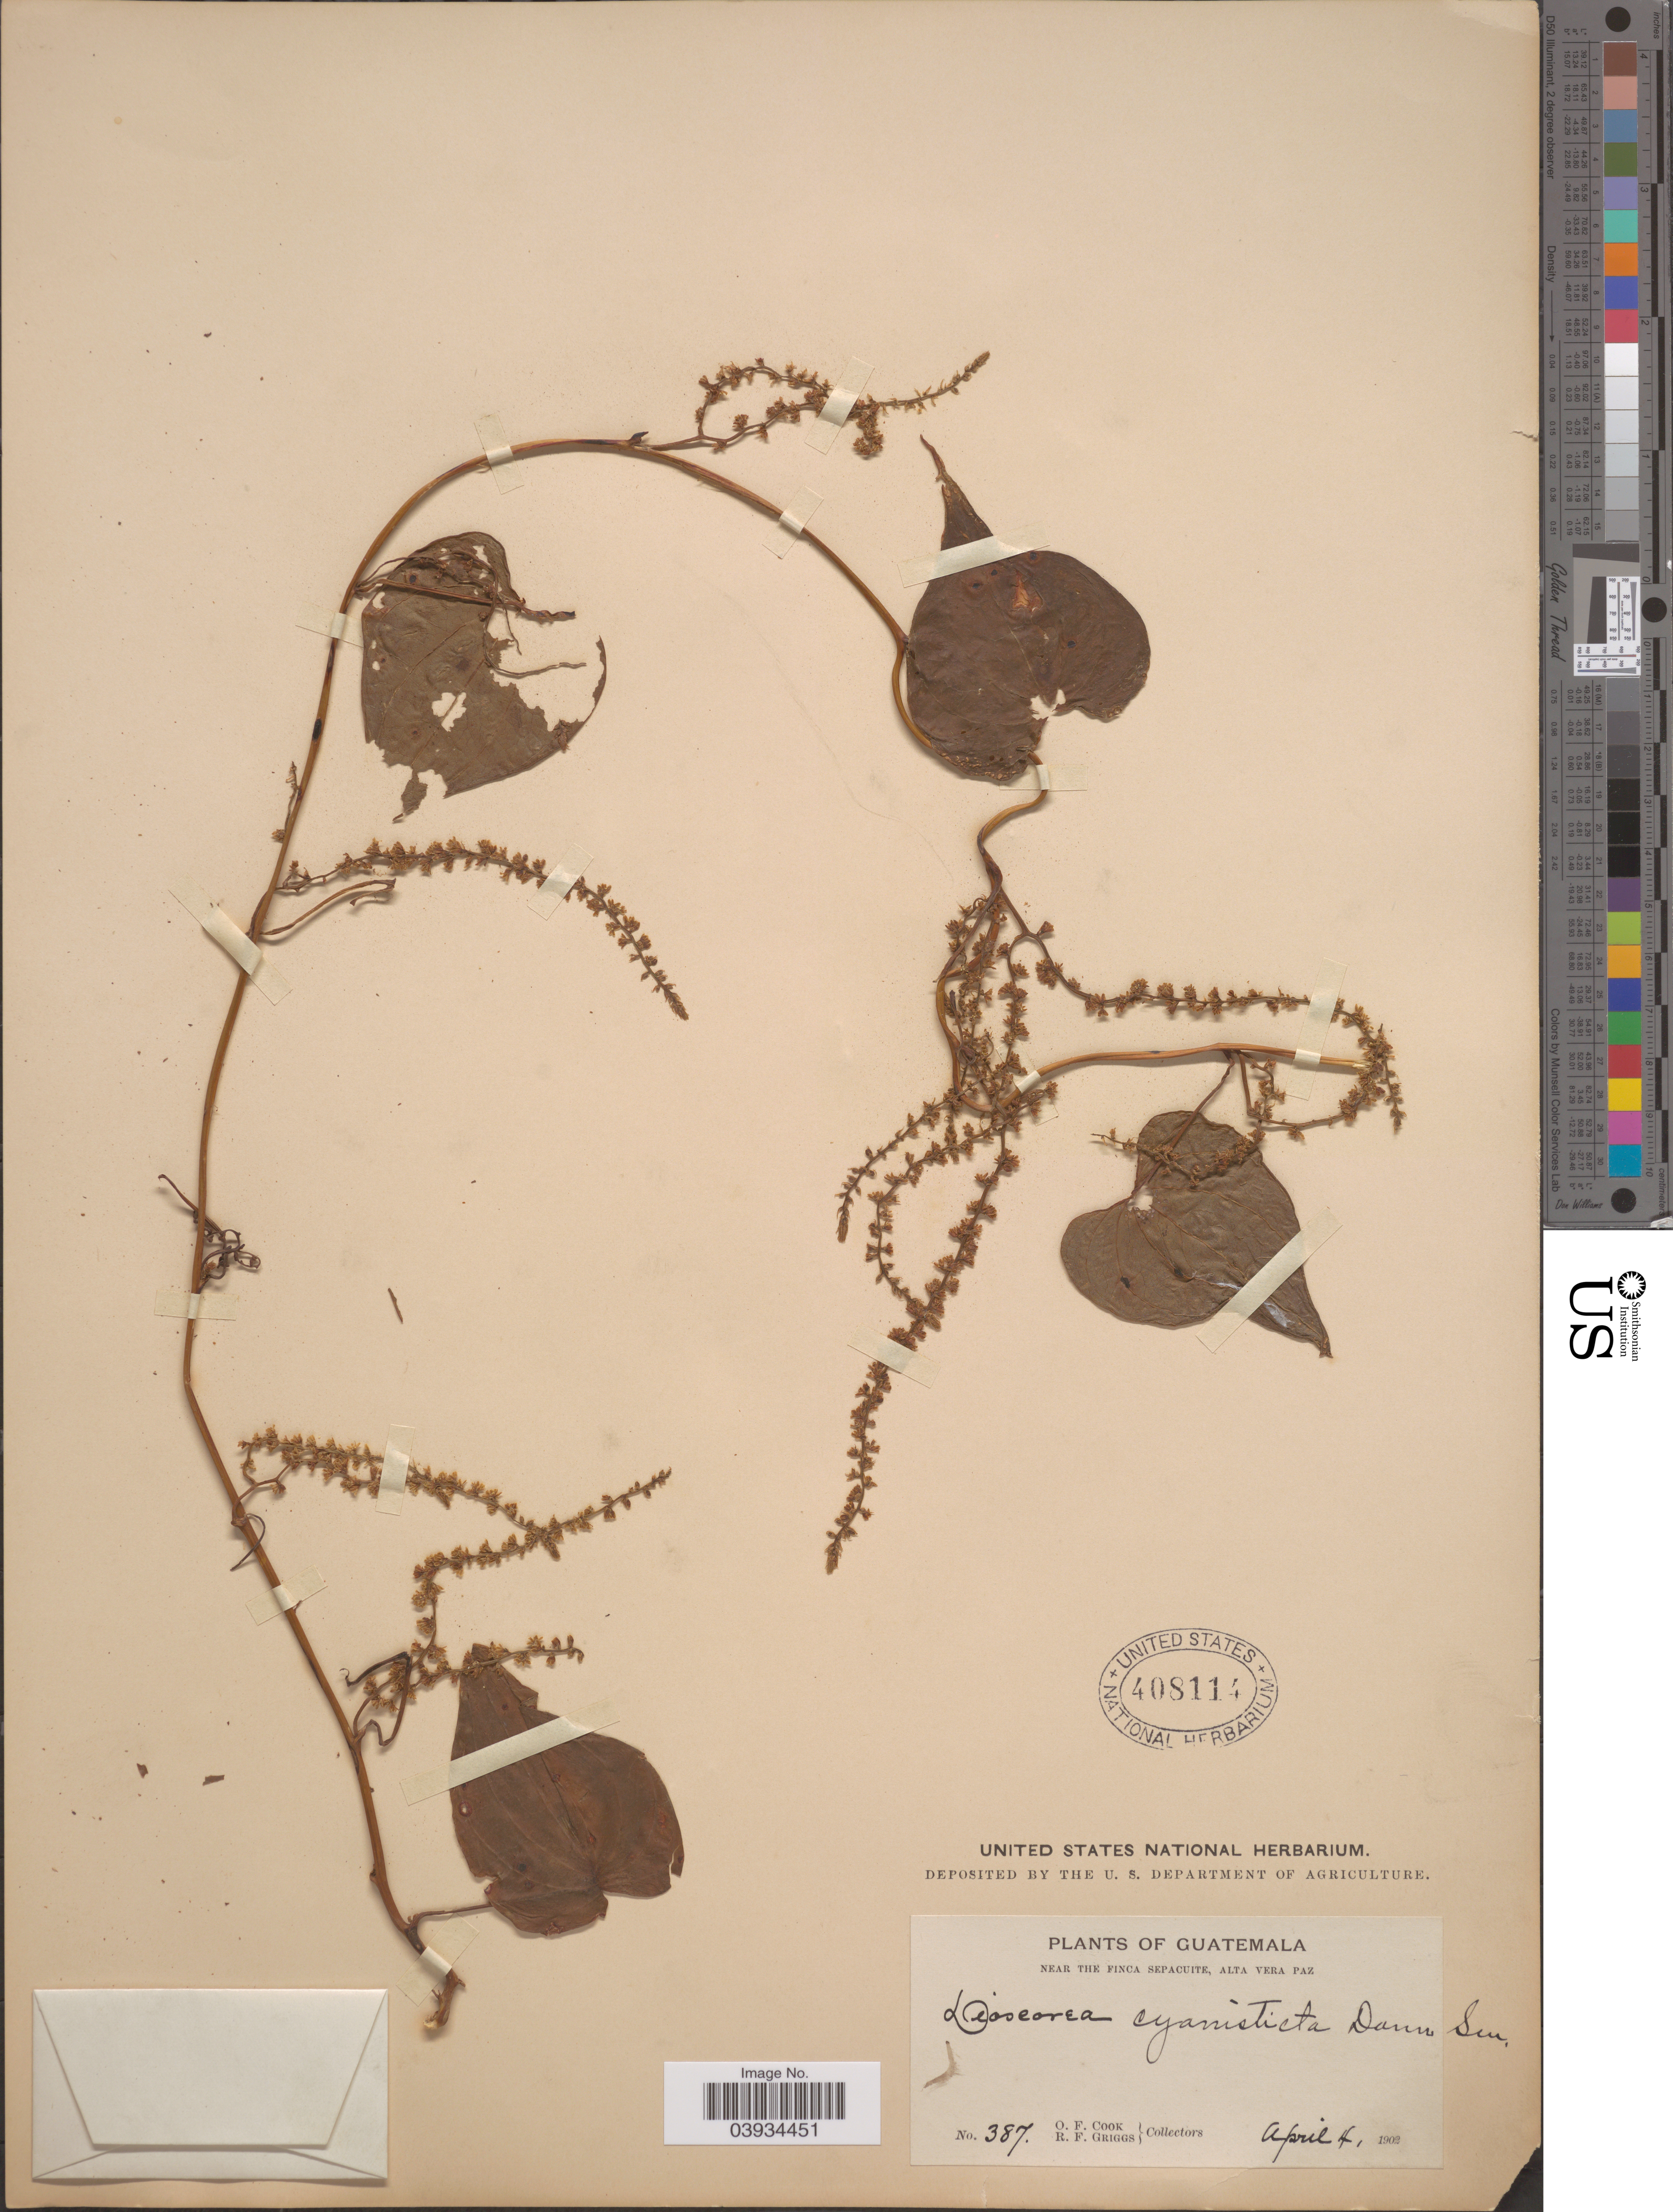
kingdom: Plantae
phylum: Tracheophyta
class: Liliopsida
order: Dioscoreales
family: Dioscoreaceae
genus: Dioscorea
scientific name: Dioscorea cyanisticta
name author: Donn. Sm.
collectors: O. F. Cook & R. F. Griggs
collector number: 387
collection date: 1902-04-04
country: Guatemala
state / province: Alta Verapaz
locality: Near the Finca Sepacuite, Alta Vera Paz.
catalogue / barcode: US 408114